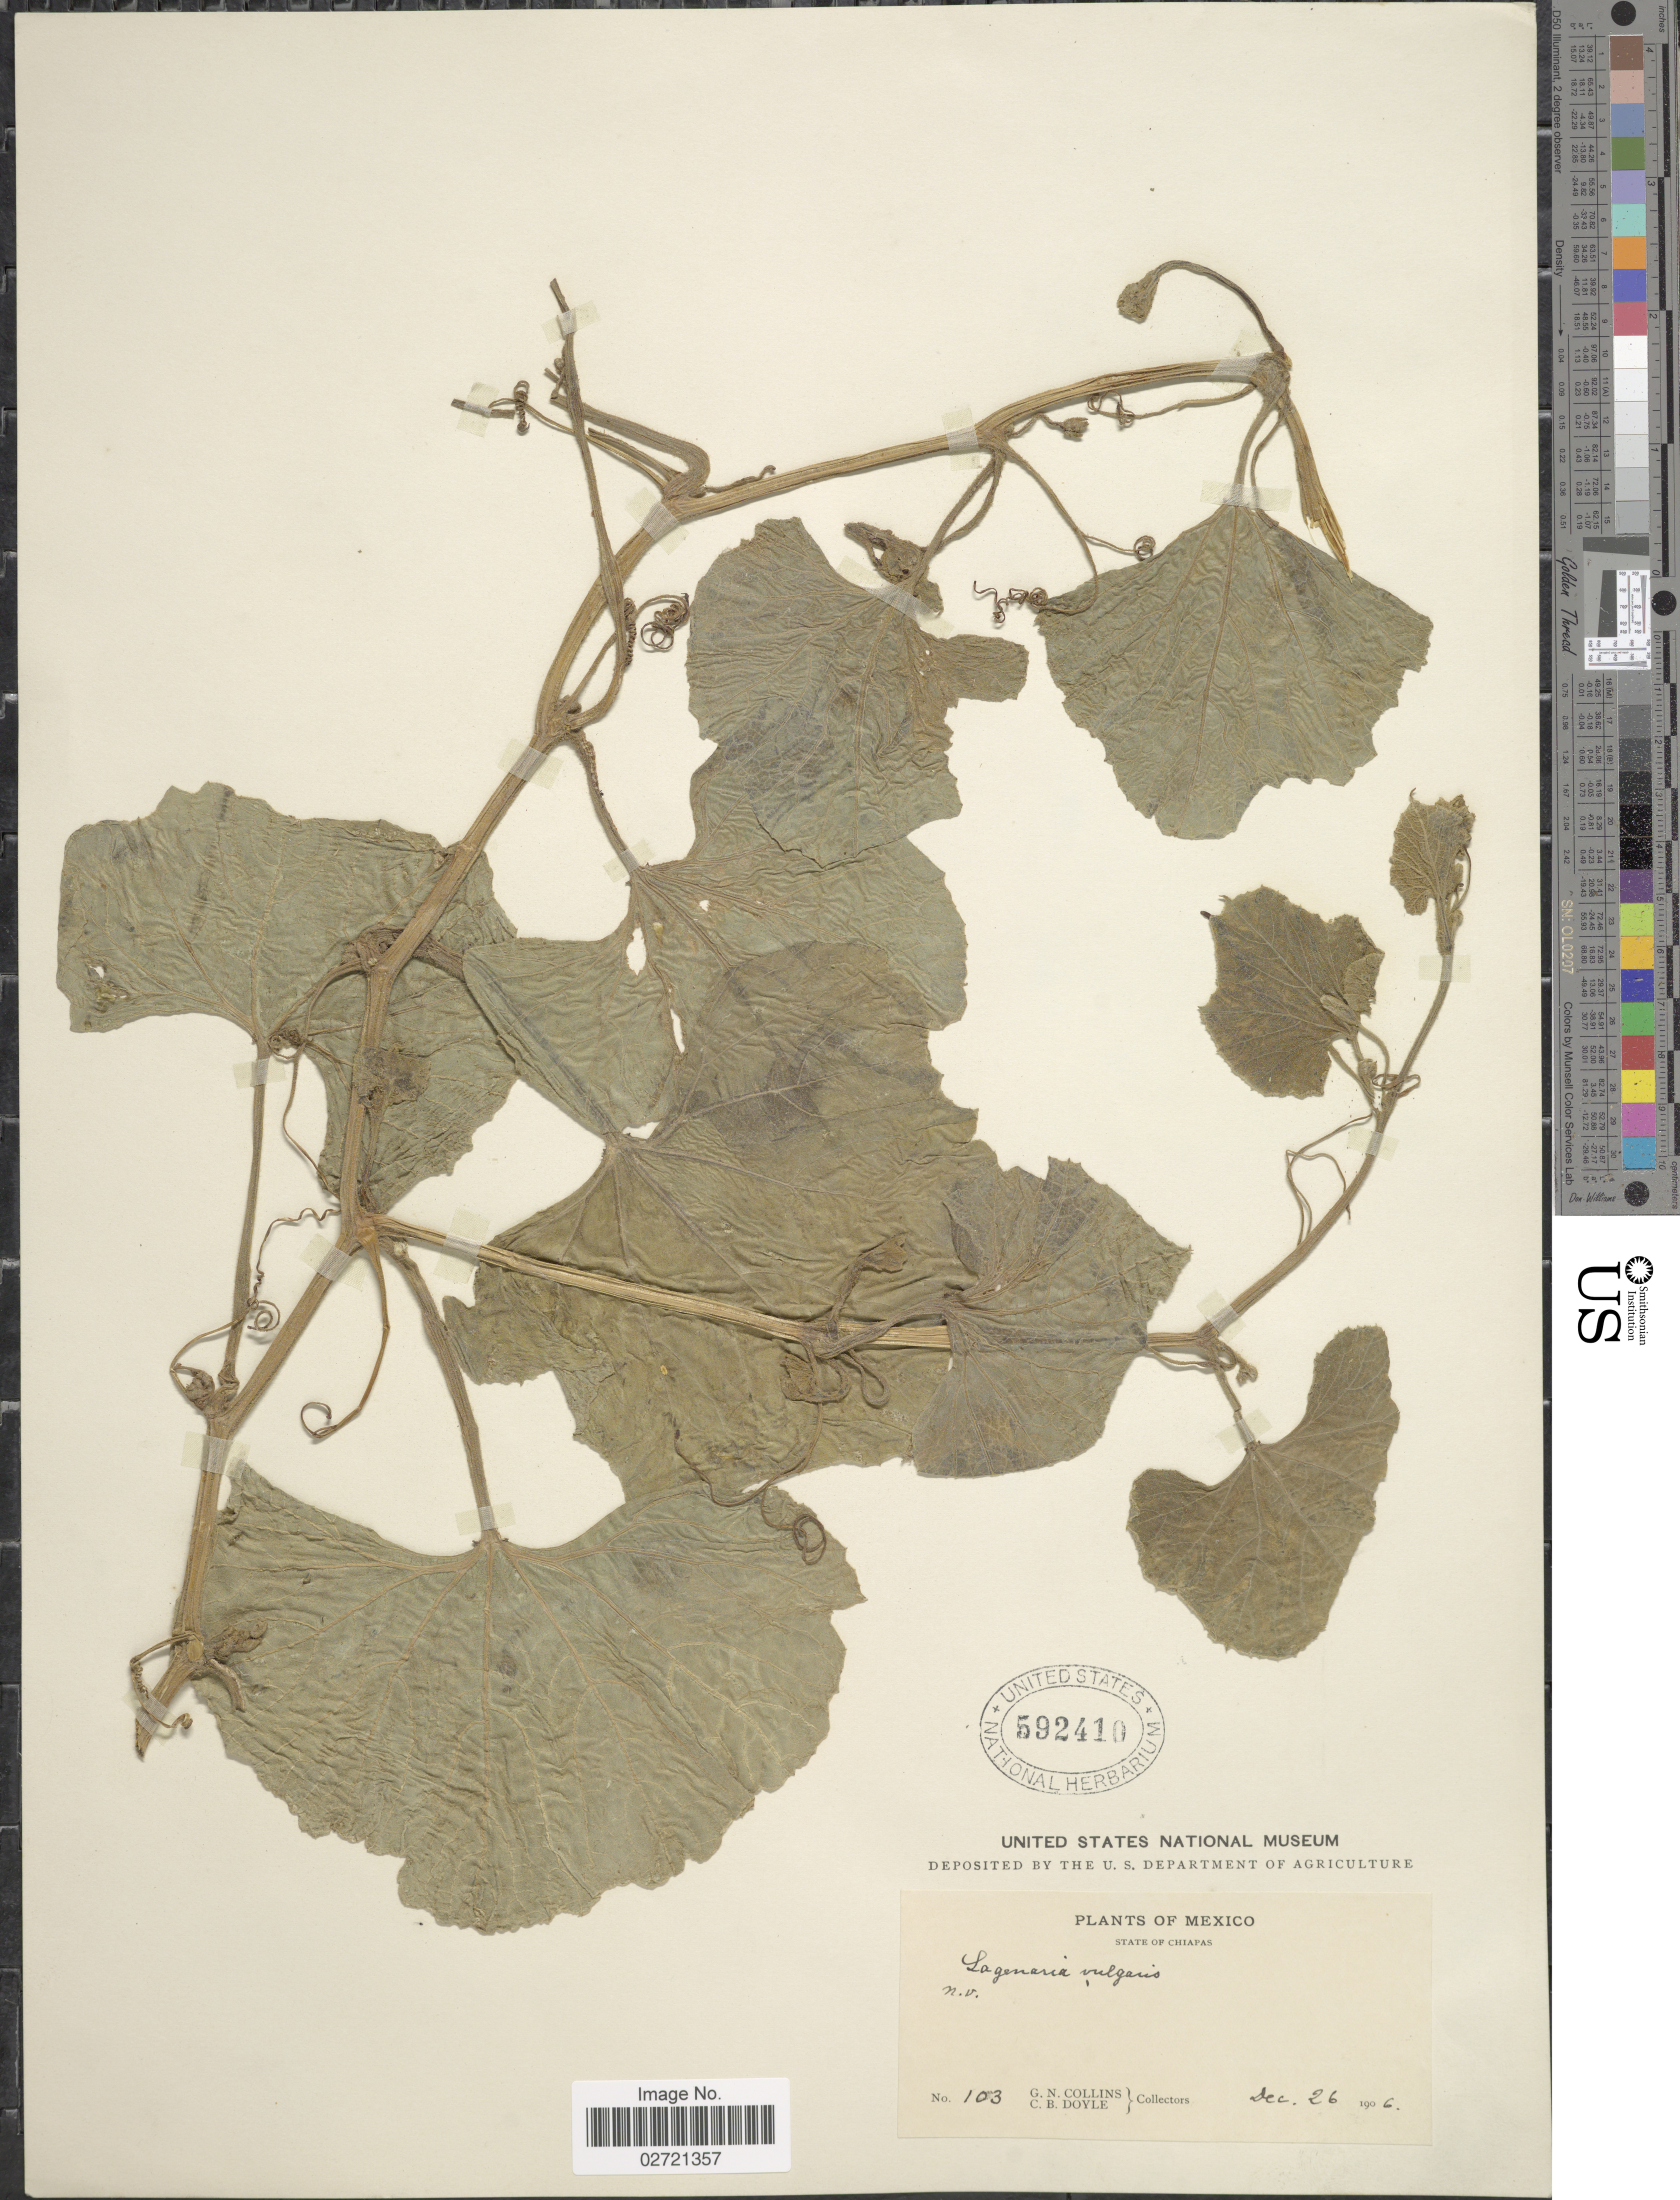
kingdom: Plantae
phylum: Tracheophyta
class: Magnoliopsida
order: Cucurbitales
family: Cucurbitaceae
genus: Lagenaria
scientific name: Lagenaria siceraria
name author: (Molina) Standl.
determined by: Nee, Michael H.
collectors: G. Collins & C. Doyle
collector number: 103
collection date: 1906-12-26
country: Mexico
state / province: Chiapas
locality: State of Chiapas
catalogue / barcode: US 592410